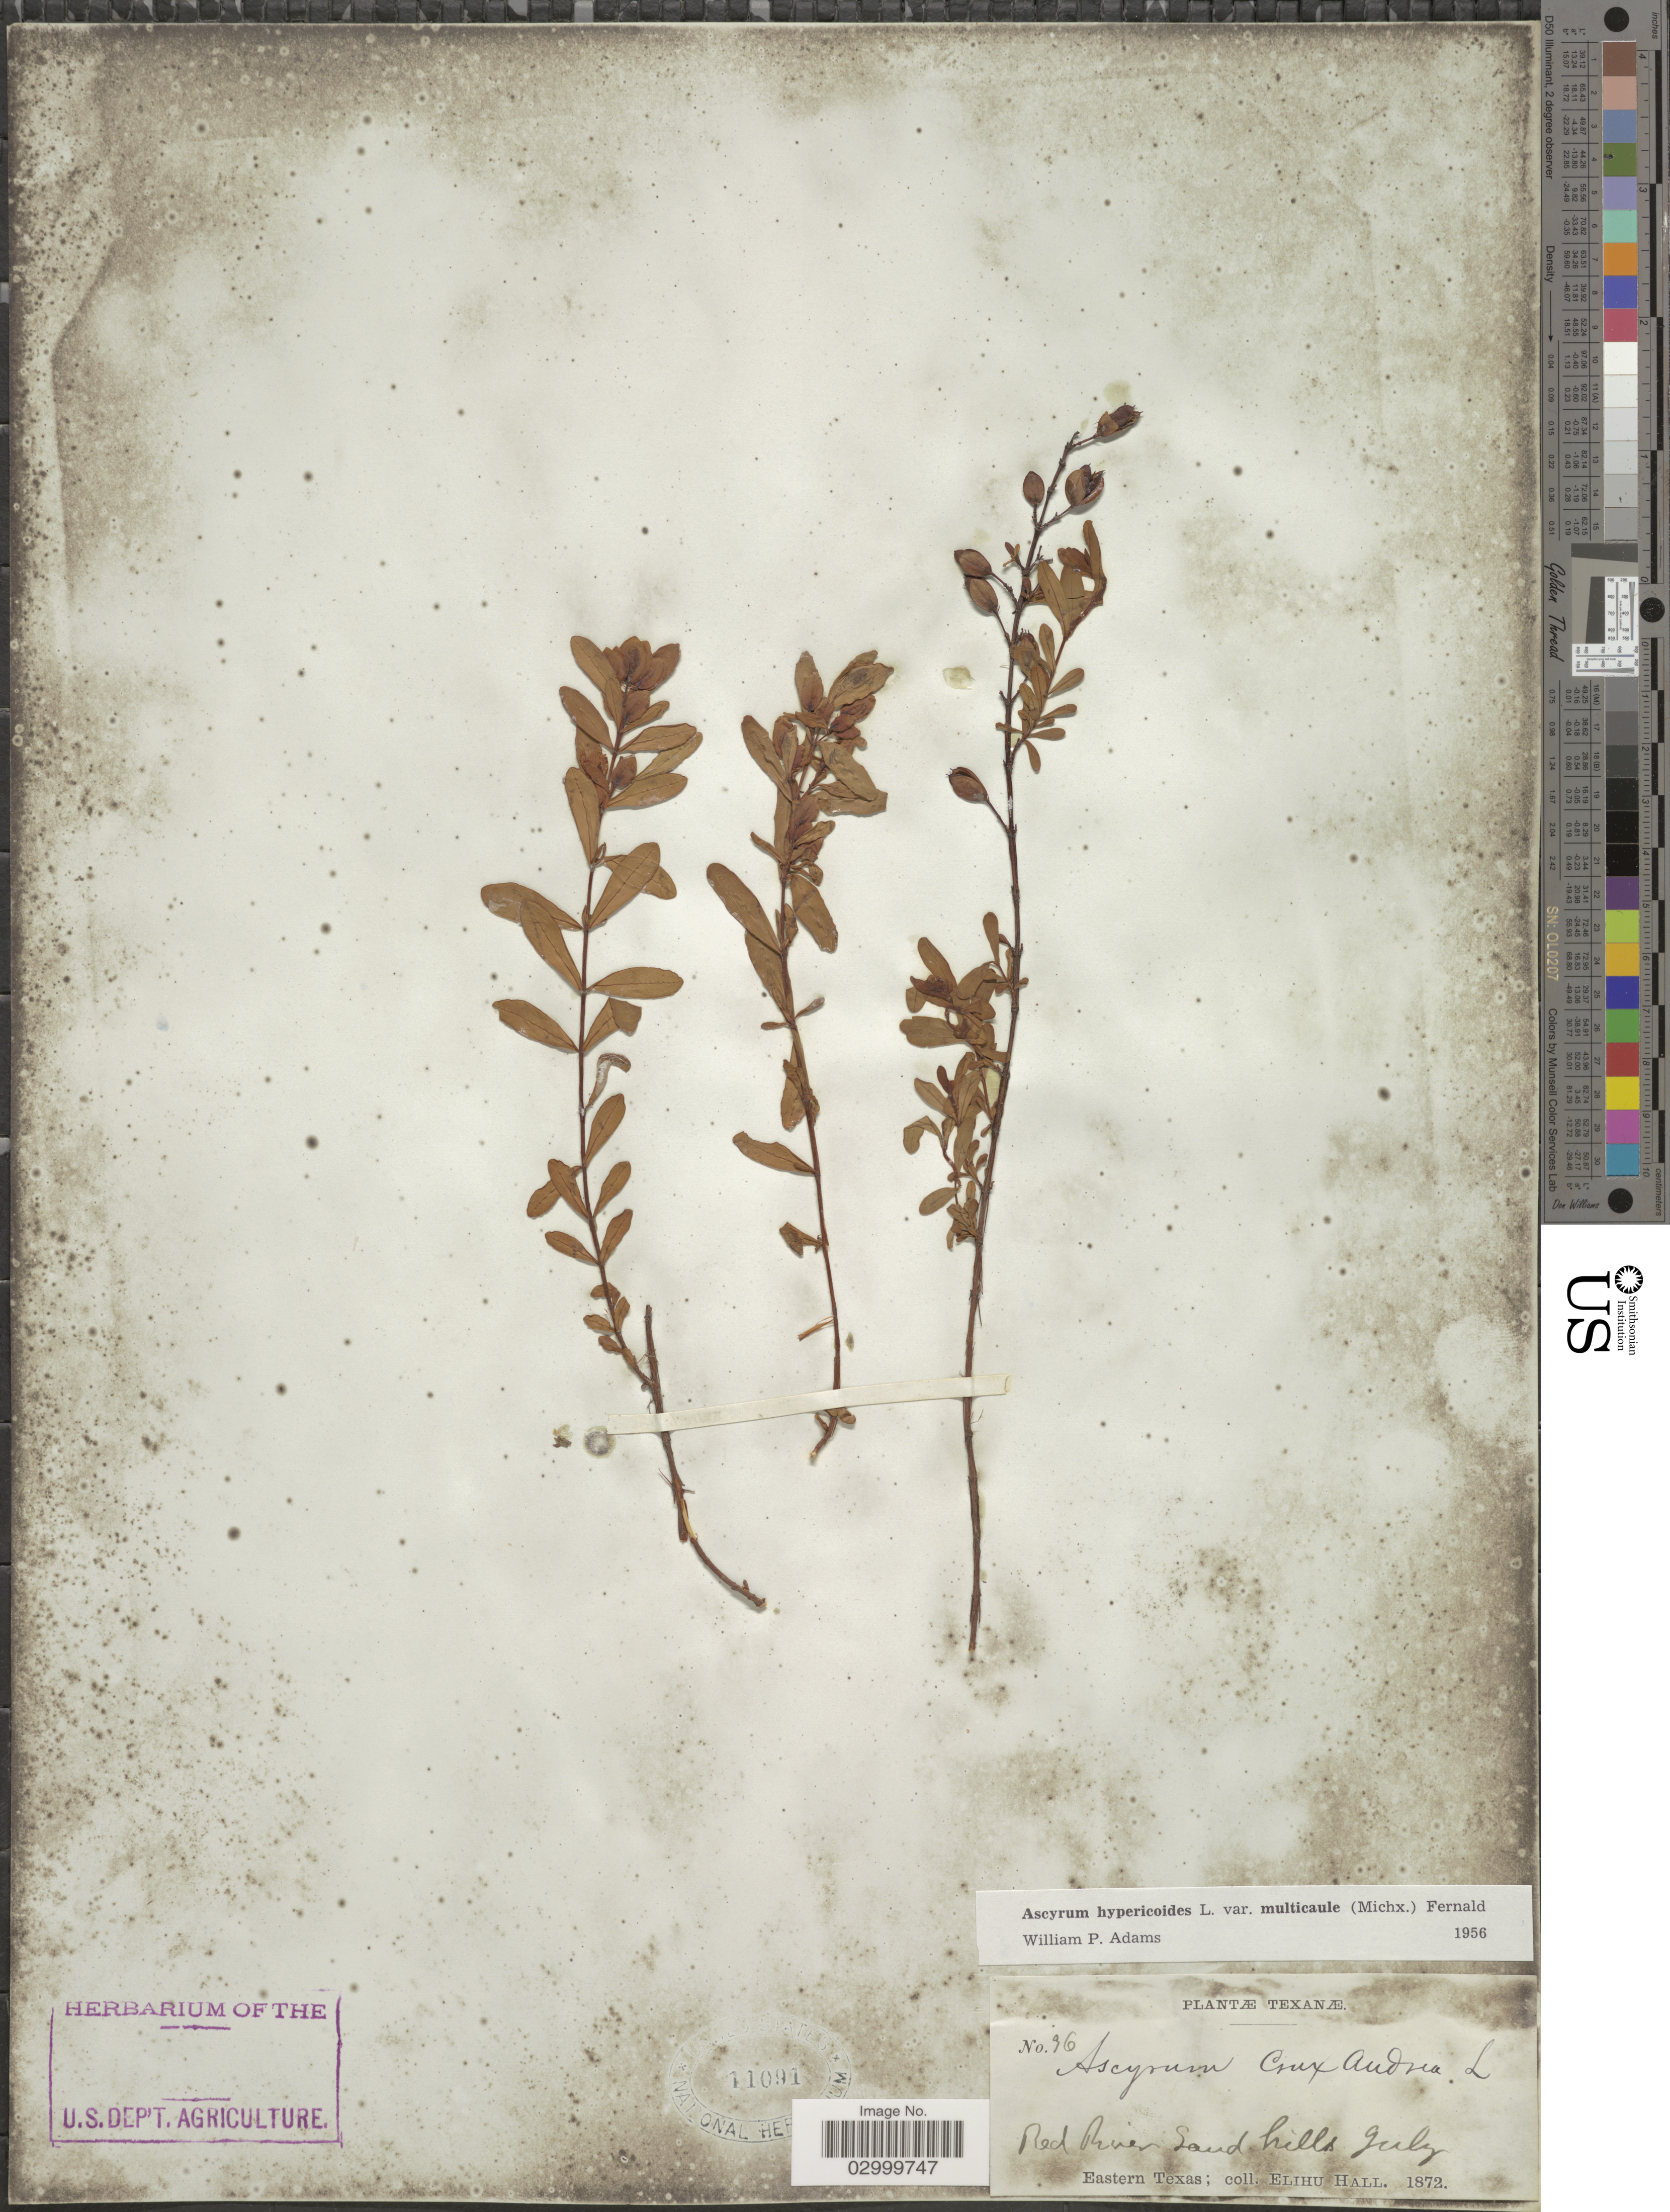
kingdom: Plantae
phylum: Tracheophyta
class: Magnoliopsida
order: Malpighiales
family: Hypericaceae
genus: Hypericum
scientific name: Hypericum stragulum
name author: W.P. Adams & N. Robson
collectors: E. Hall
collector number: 36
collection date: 1872-07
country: United States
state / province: Texas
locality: Red River Sand, Eastern Texas.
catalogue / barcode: US 11091